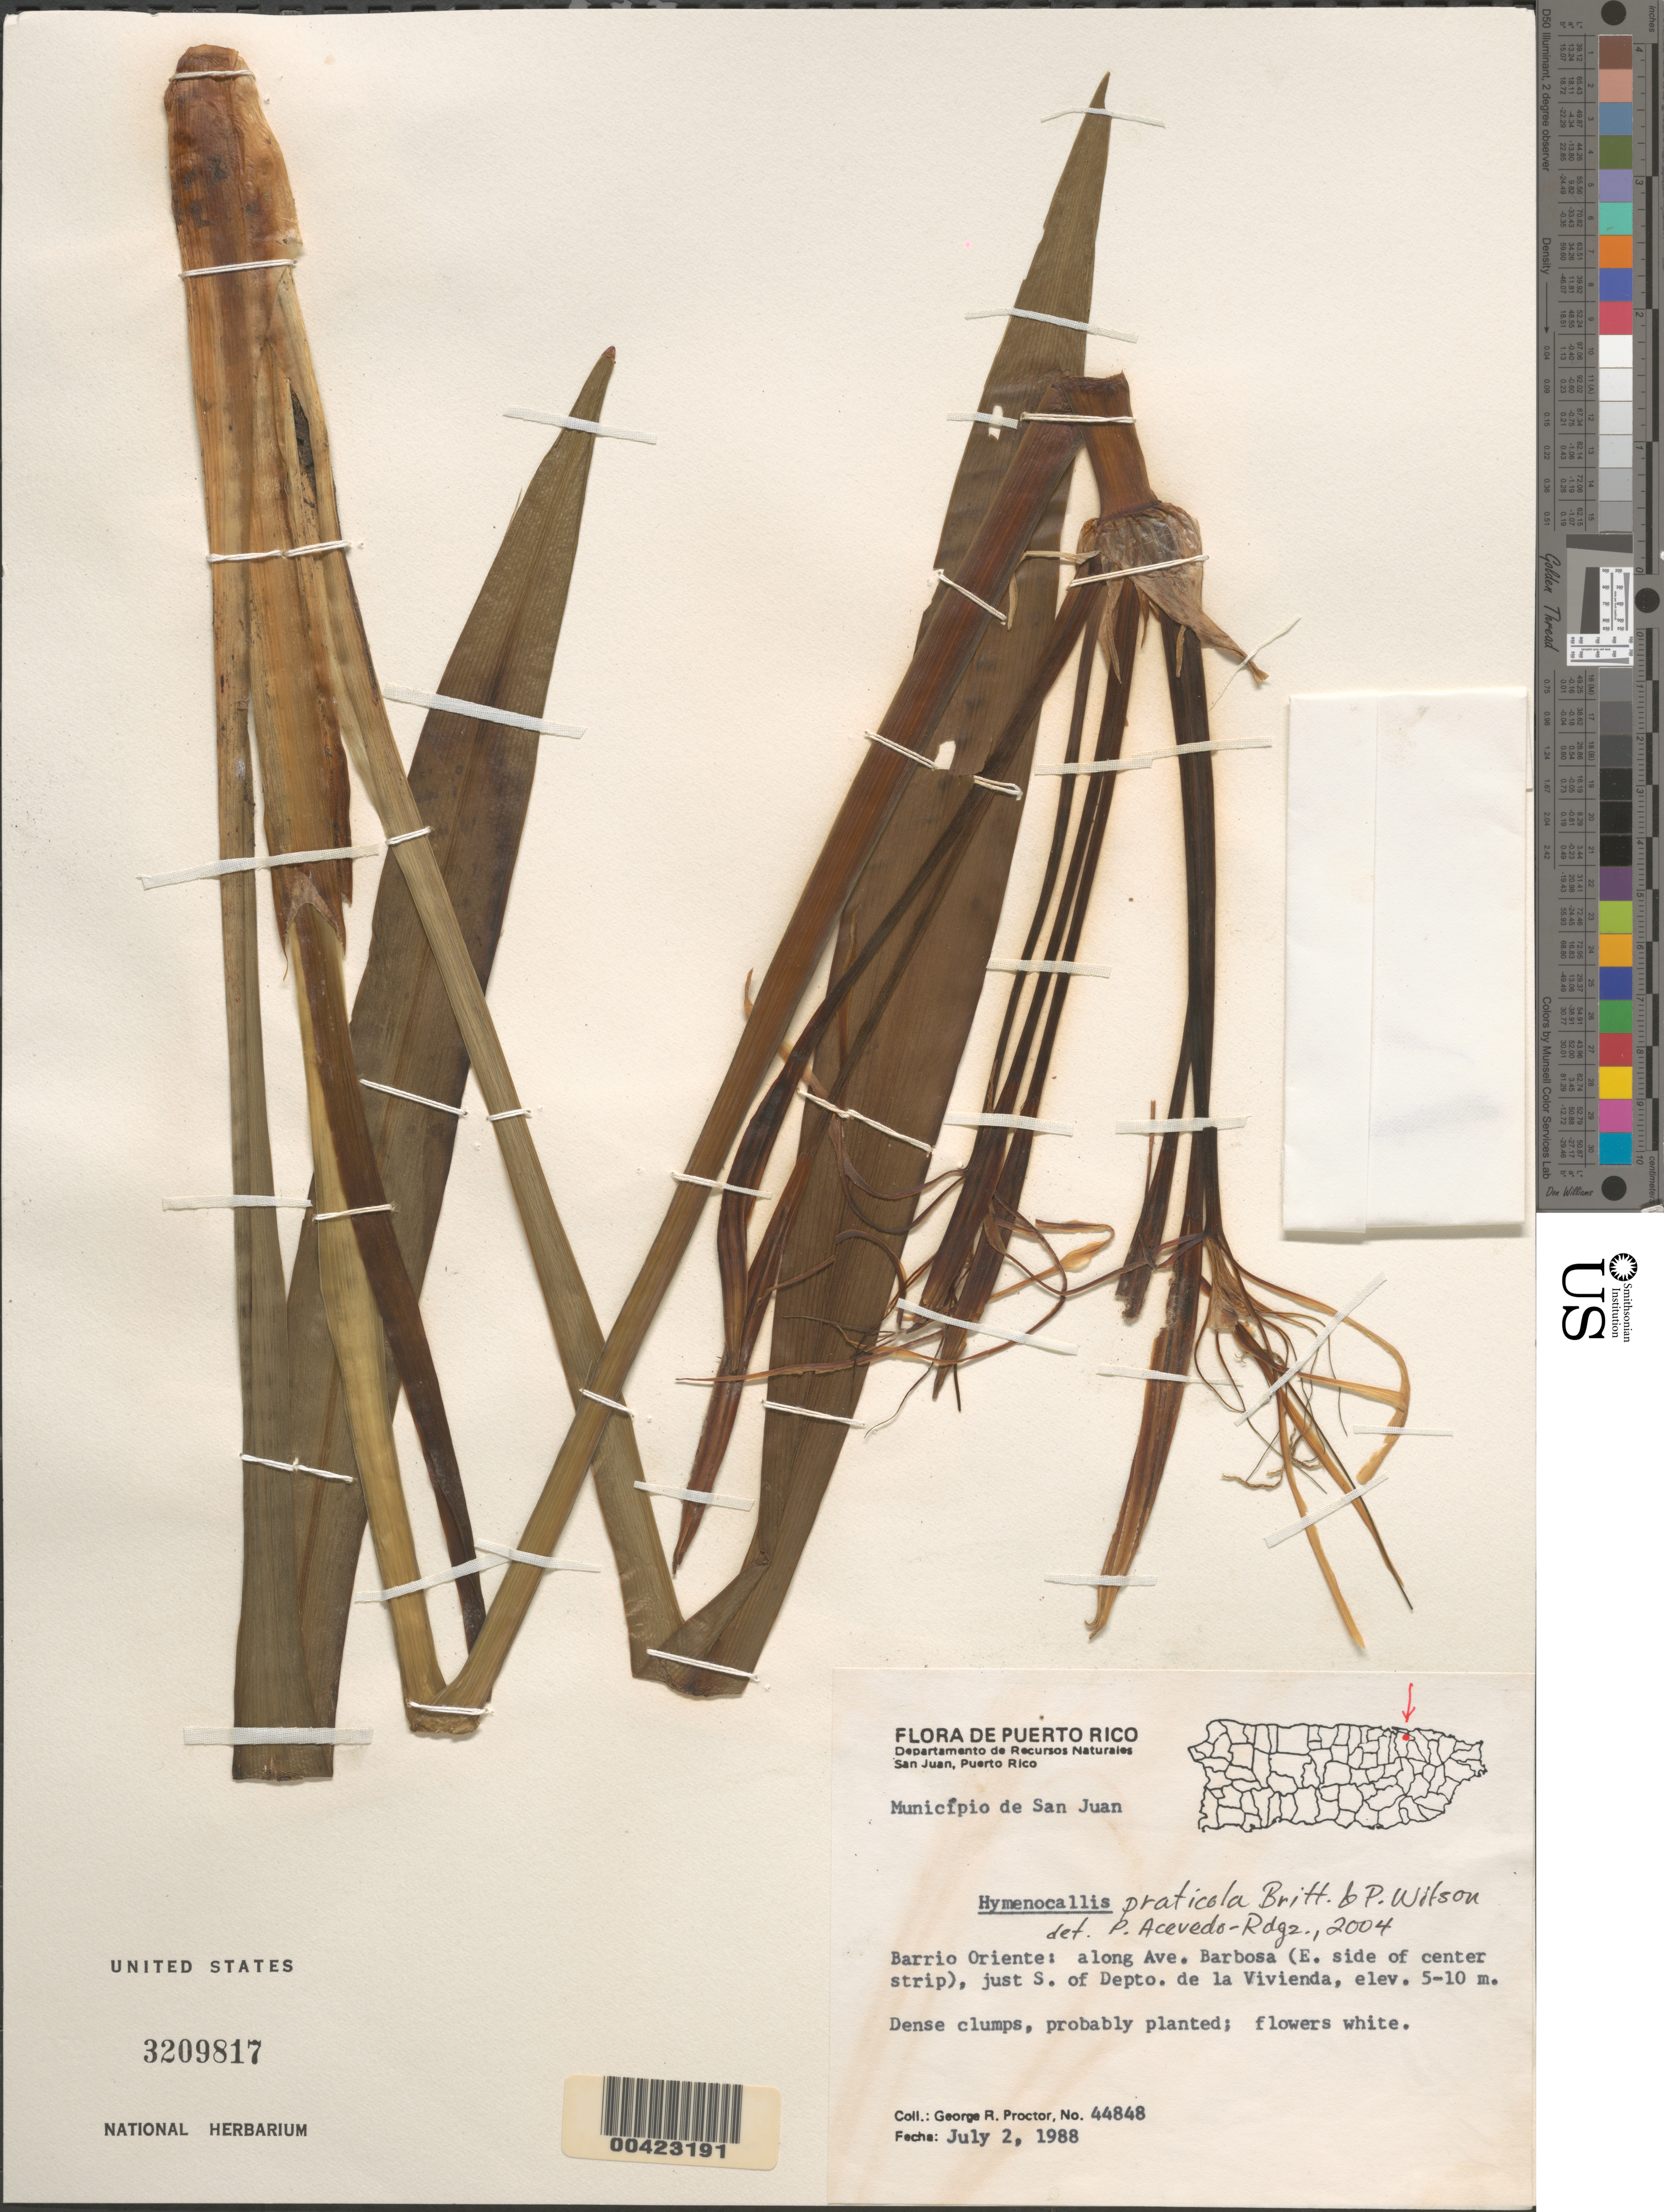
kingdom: Plantae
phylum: Tracheophyta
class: Liliopsida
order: Asparagales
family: Amaryllidaceae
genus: Hymenocallis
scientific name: Hymenocallis praticola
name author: Britton & P. Wilson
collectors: G. R. Proctor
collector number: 44848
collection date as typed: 02 Jul 1988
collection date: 1988-07-02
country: Puerto Rico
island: Greater Antilles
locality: San juan, barrio oriente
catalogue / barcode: US 3209817